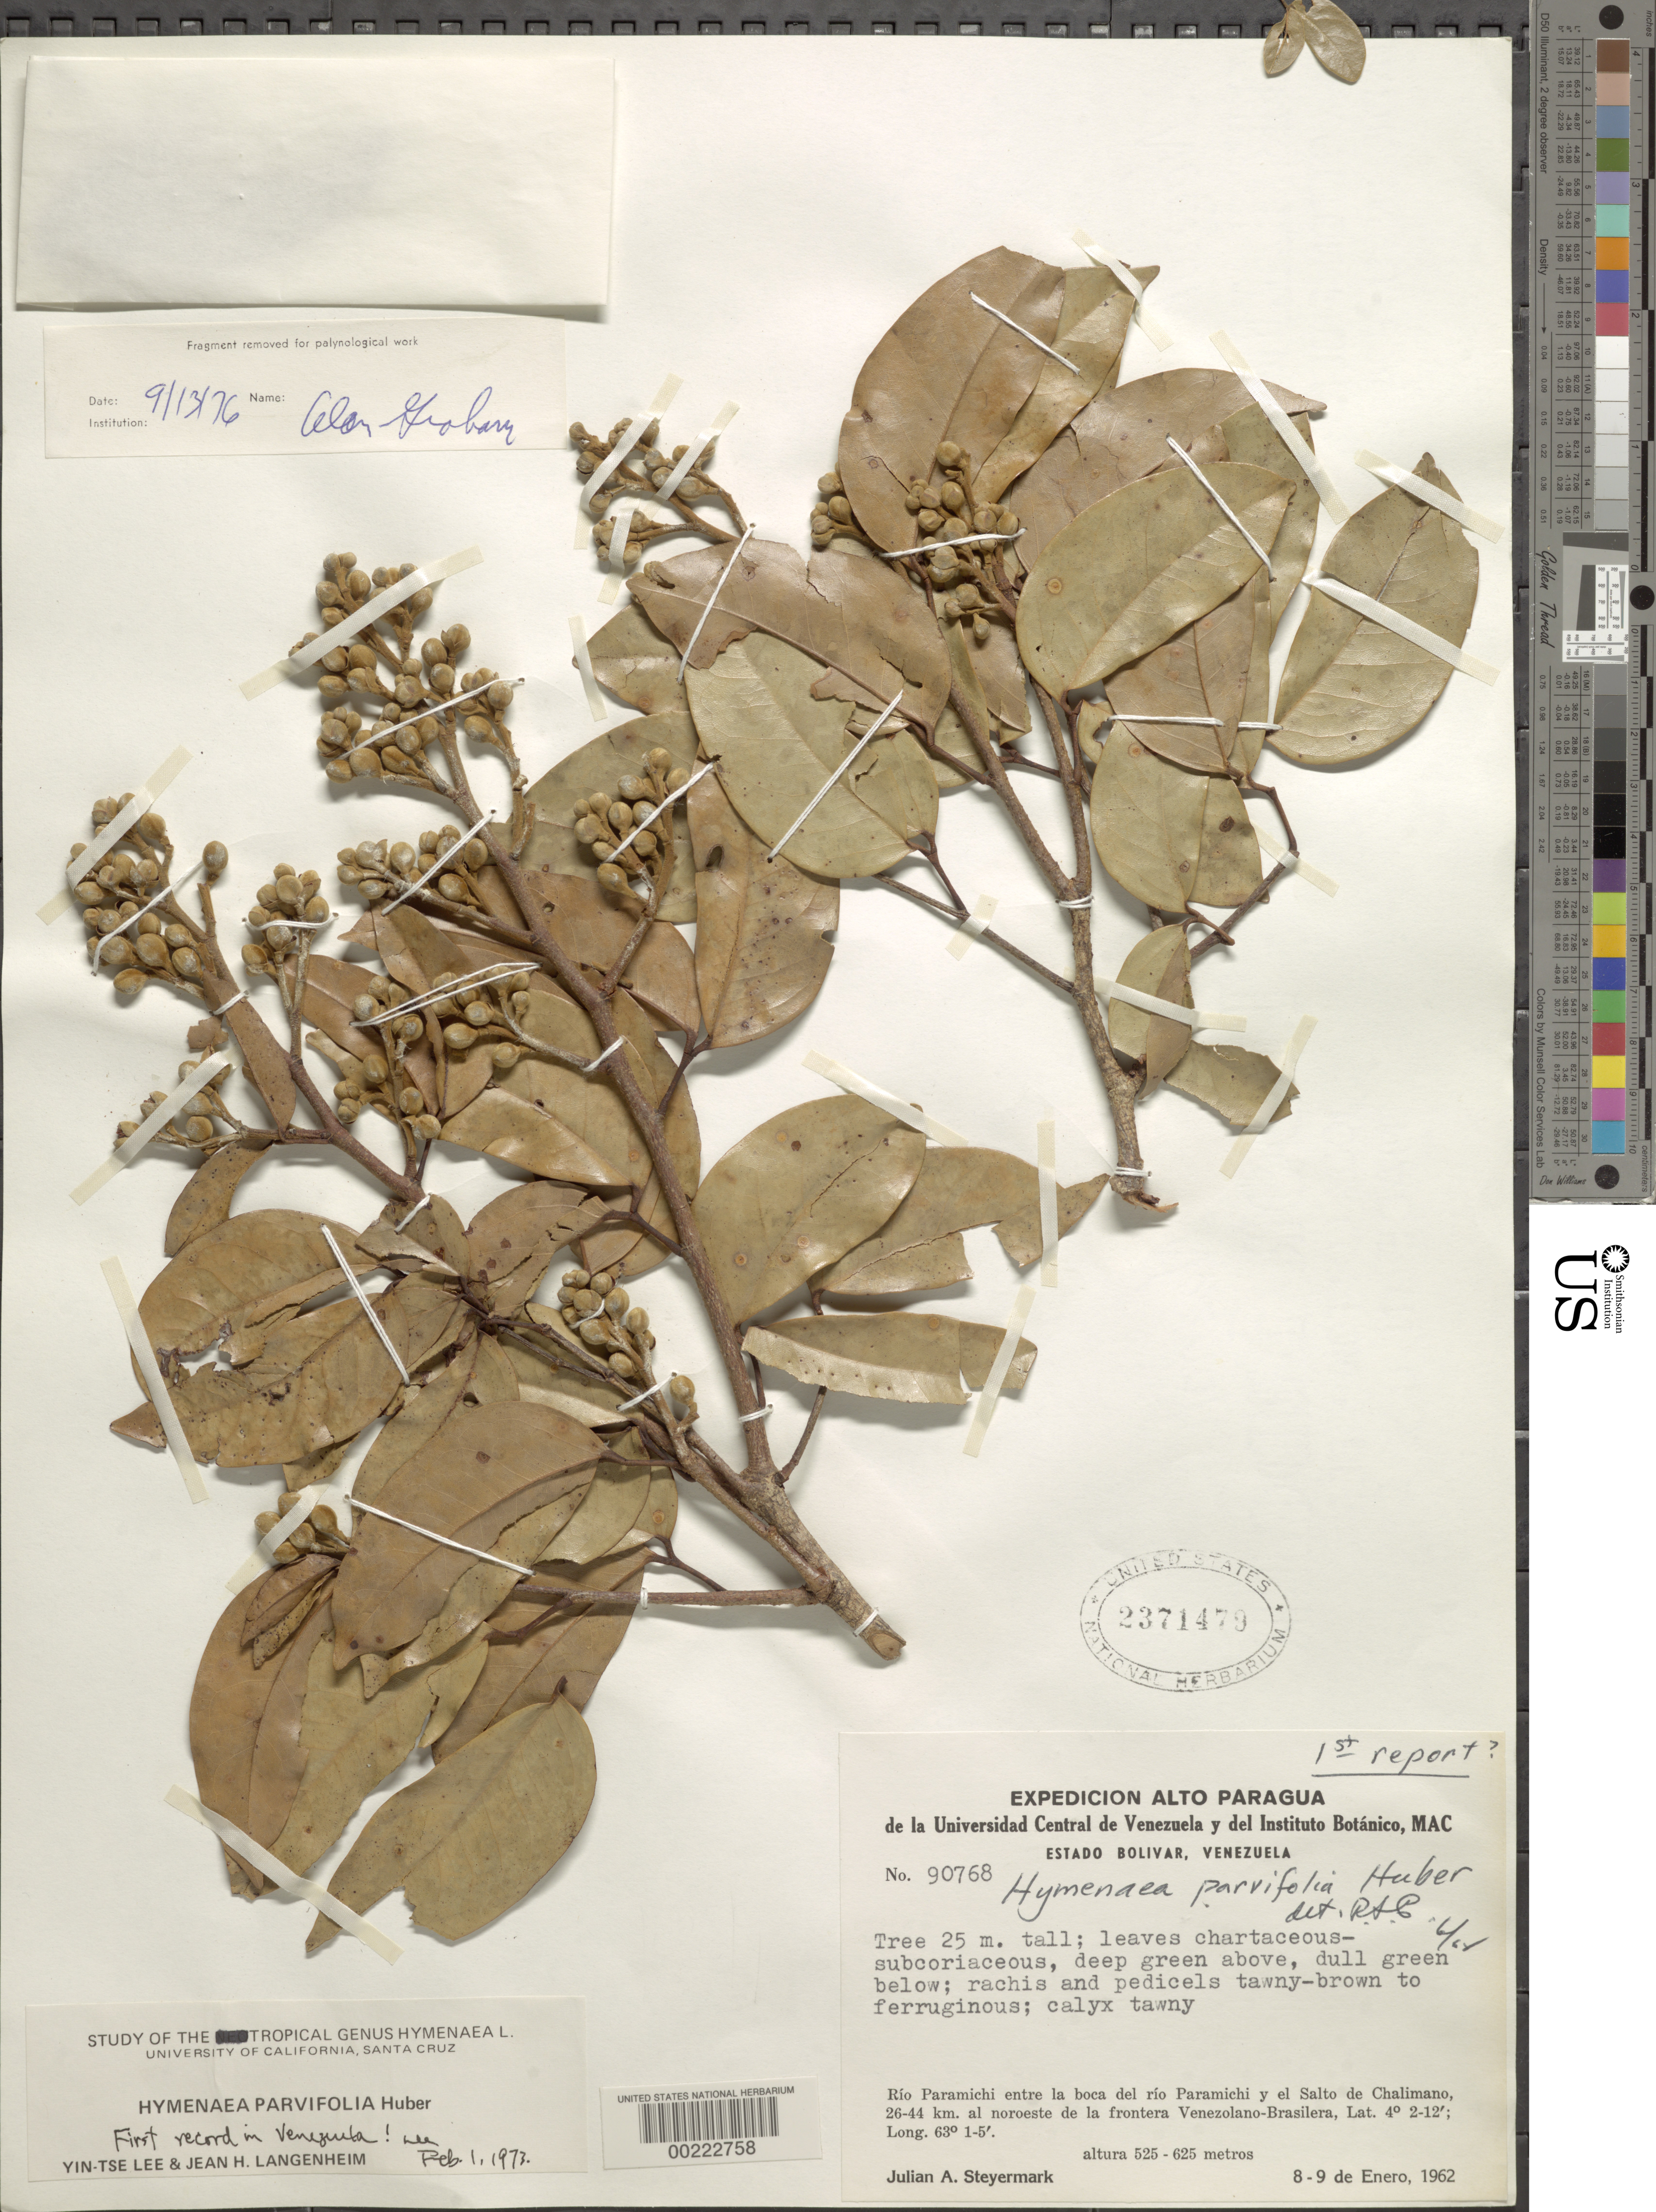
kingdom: Plantae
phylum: Tracheophyta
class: Magnoliopsida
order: Fabales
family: Fabaceae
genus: Hymenaea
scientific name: Hymenaea parvifolia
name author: Huber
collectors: J. Steyermark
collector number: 90768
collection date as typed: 08 Jan 1962 to 09 Jan 1962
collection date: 1962-01-08/1962-01-09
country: Venezuela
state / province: Bolivar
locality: Rio paramichi between the mouth of rio paramichi and salto de chalimano, 26-44 km ne of the venezuela-brazil frontier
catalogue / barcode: US 2371479